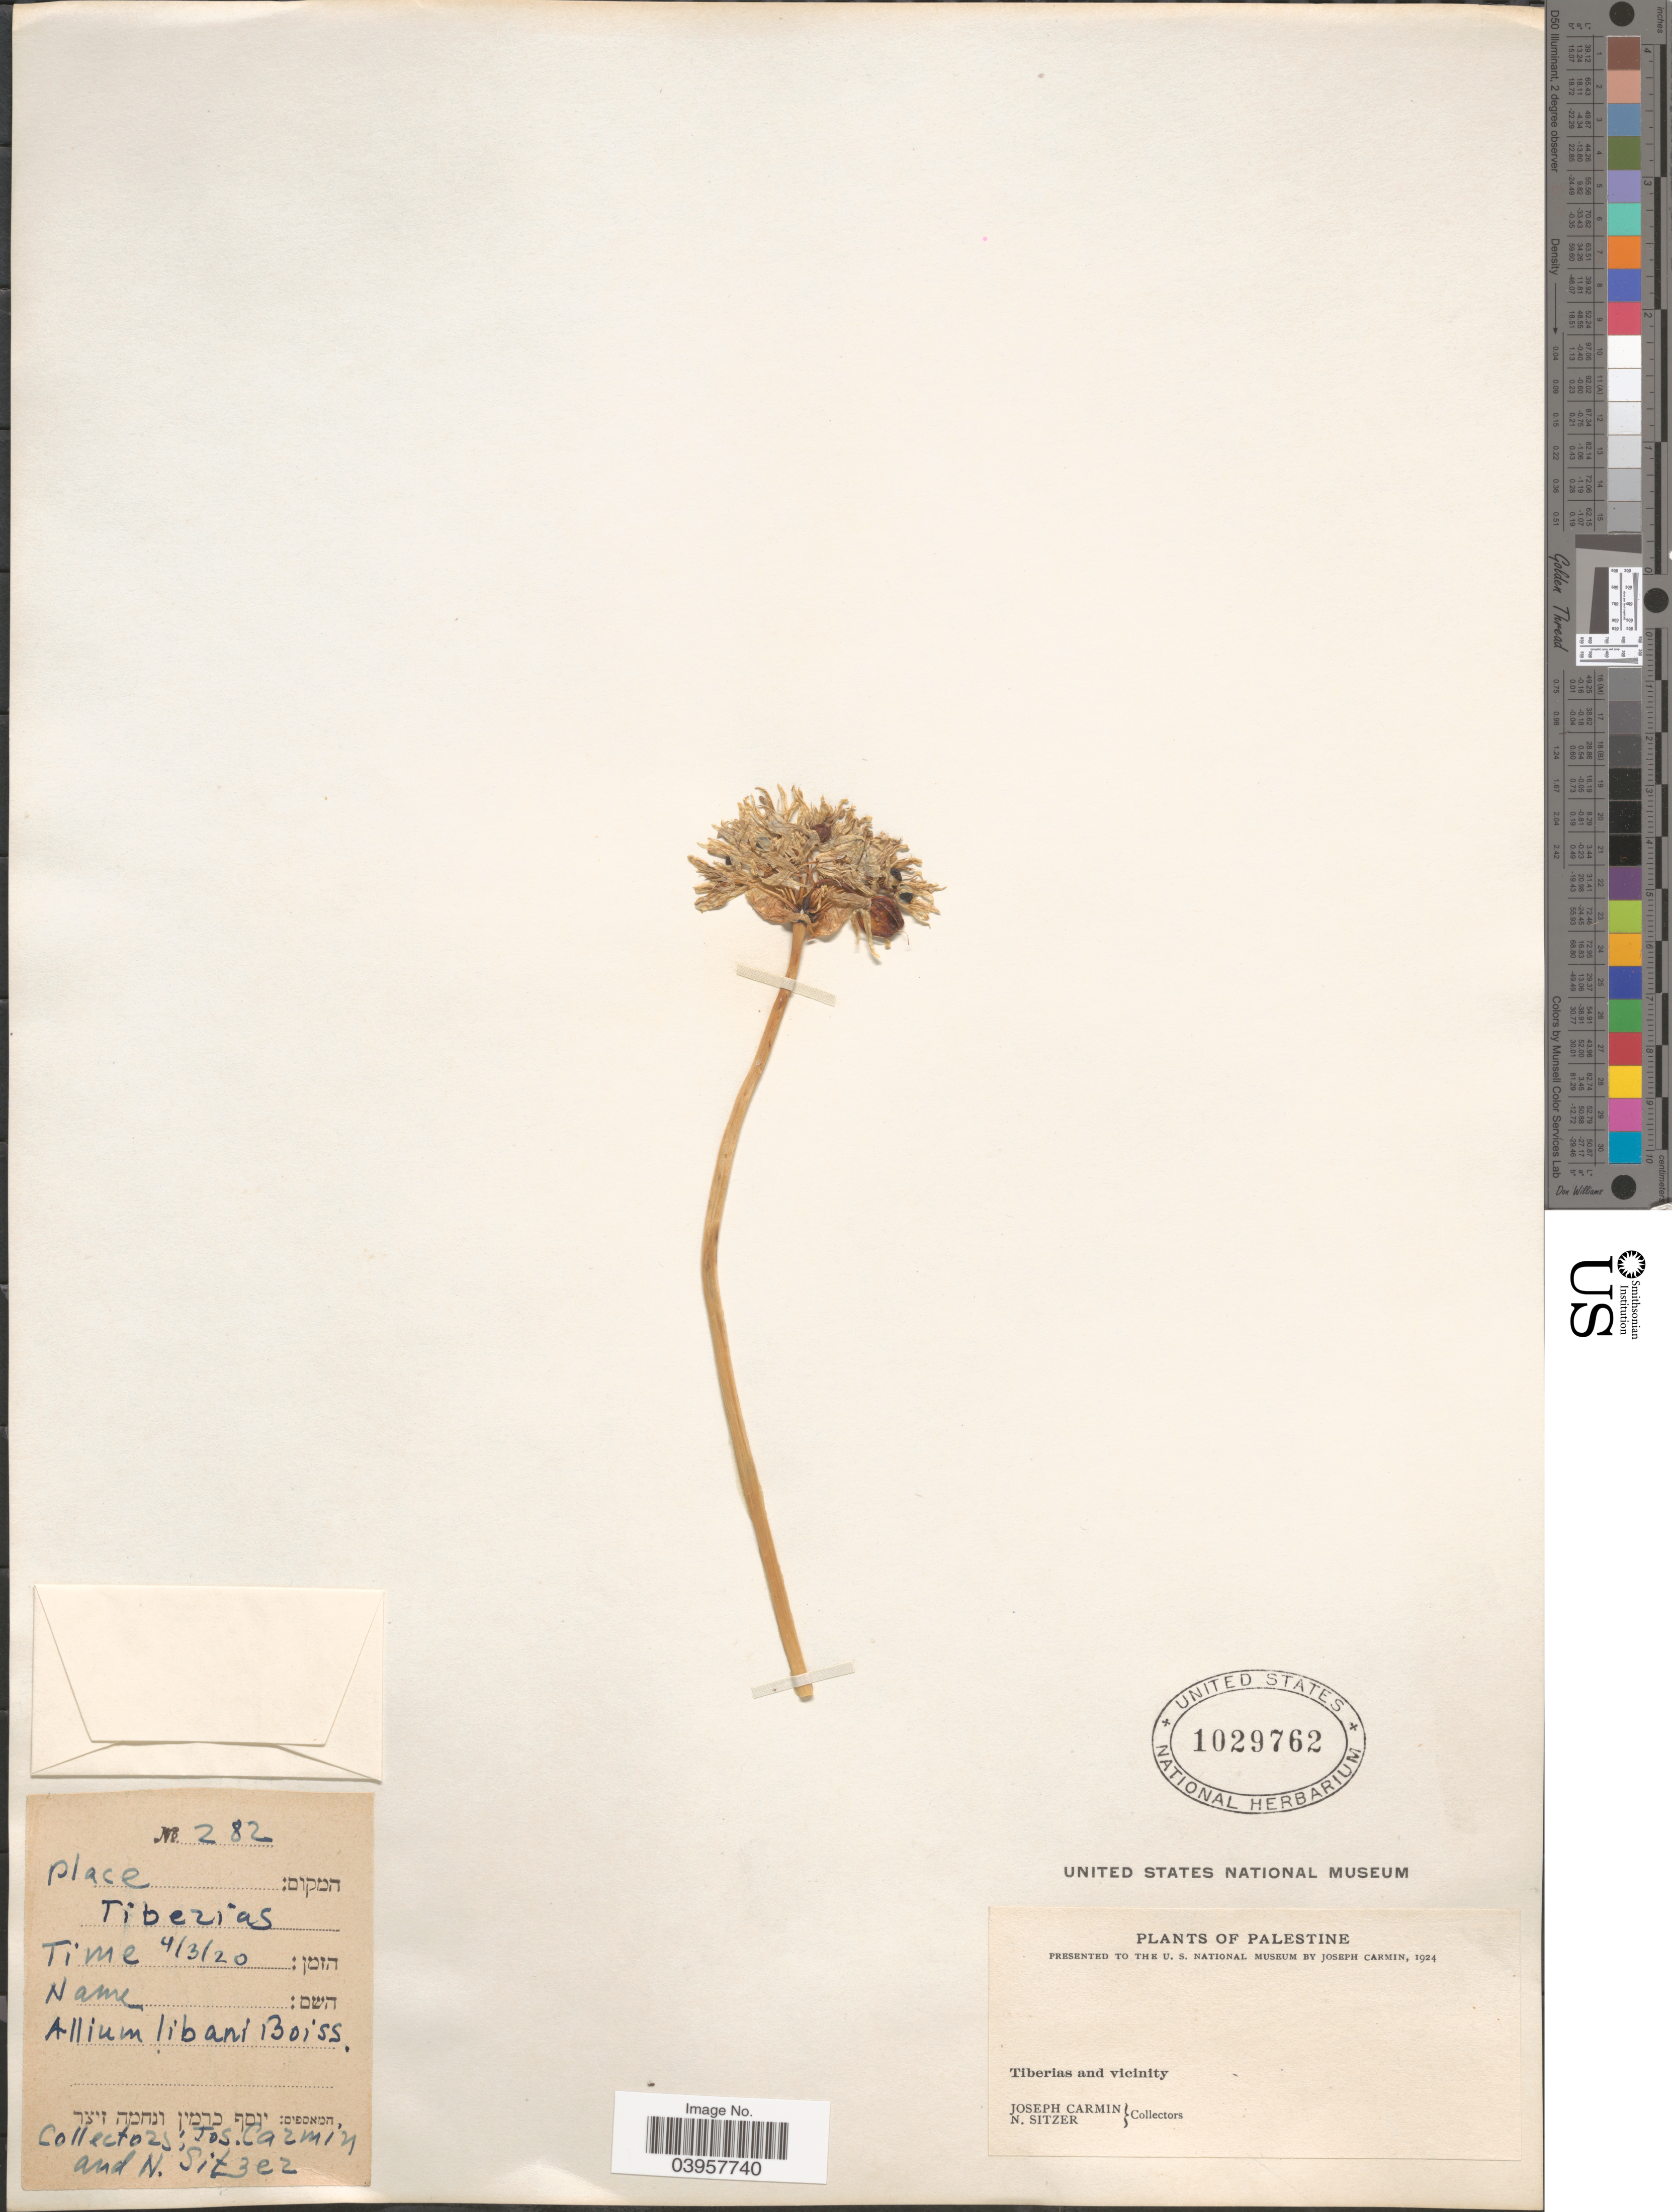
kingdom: Plantae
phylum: Tracheophyta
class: Liliopsida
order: Asparagales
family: Amaryllidaceae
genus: Allium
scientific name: Allium libani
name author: Boiss.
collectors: J. Carmin & N. Sitzer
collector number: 282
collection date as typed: Transcribed d/m/y: 4/3/20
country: Israel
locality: Palestine. Tiberias and vicinity.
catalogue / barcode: US 1029762